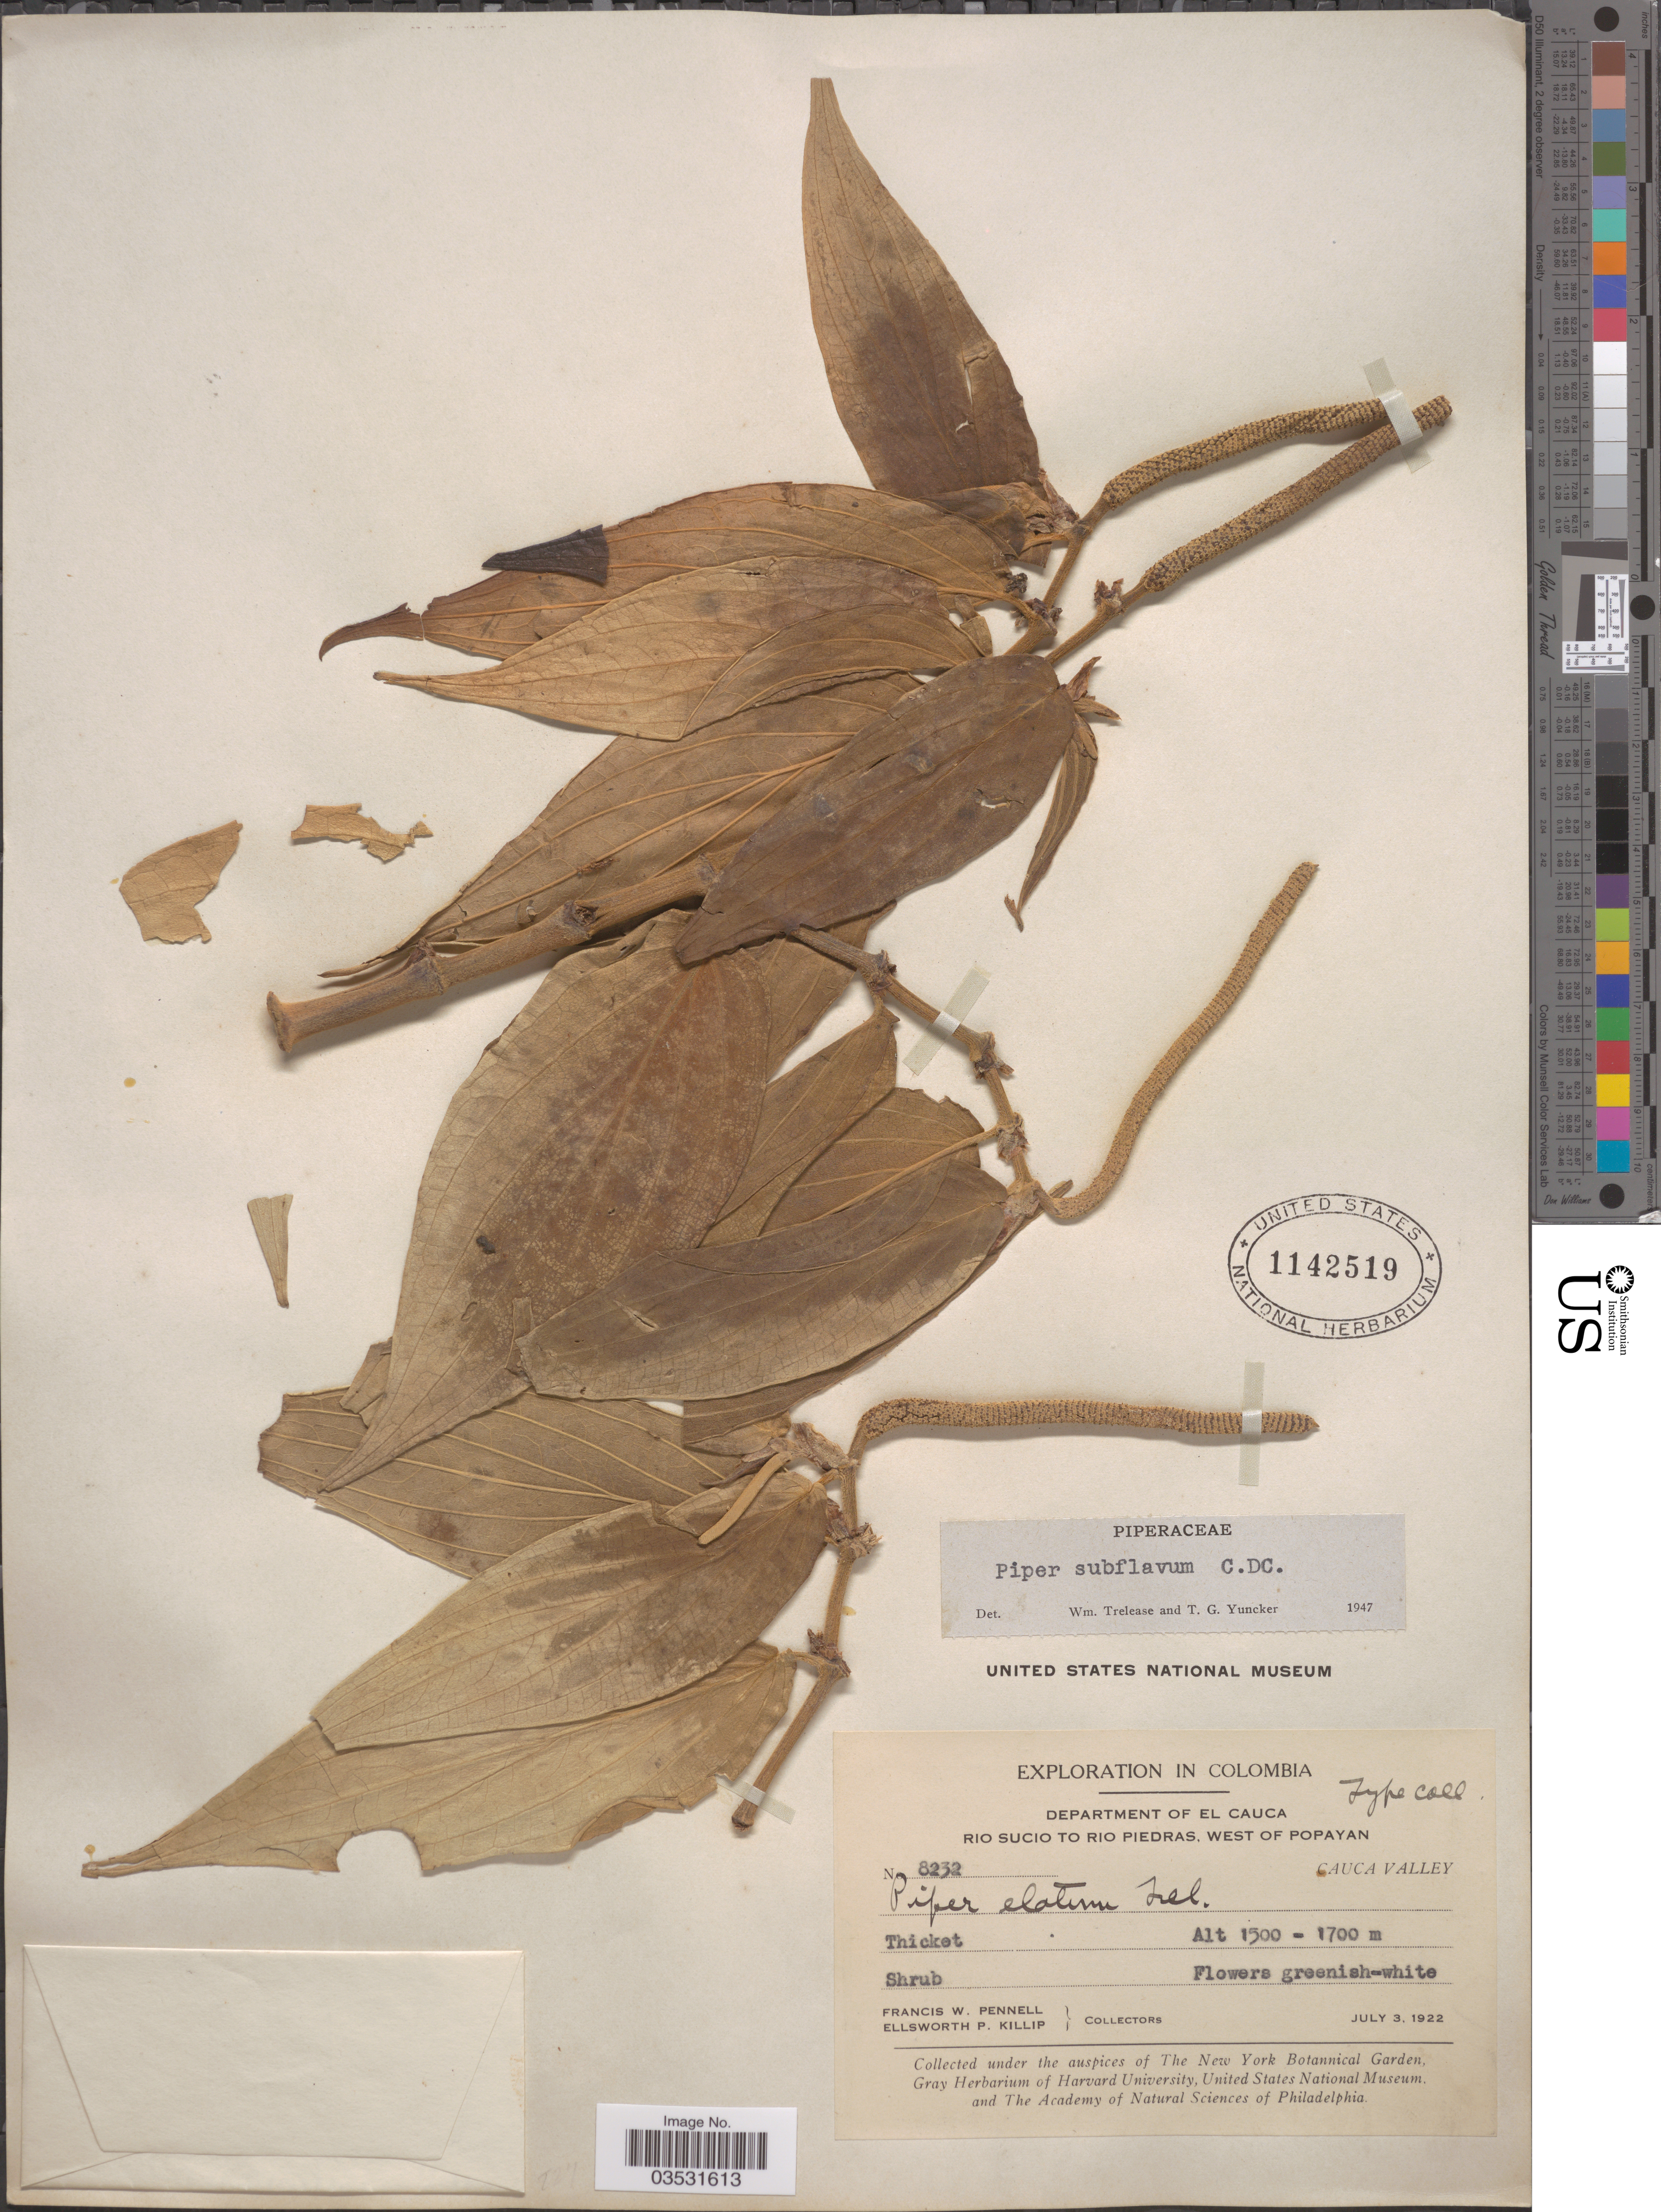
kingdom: Plantae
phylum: Tracheophyta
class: Magnoliopsida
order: Piperales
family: Piperaceae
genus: Piper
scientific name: Piper subflavum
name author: C. DC.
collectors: F. W. Pennell & E. P. Killip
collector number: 8232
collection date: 1922-07-03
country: Colombia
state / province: Cauca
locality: Department of El Cauca. Rio Sucio to Rio Piedras, West of Popayan. Cauca Valley.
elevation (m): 1500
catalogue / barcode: US 1142519